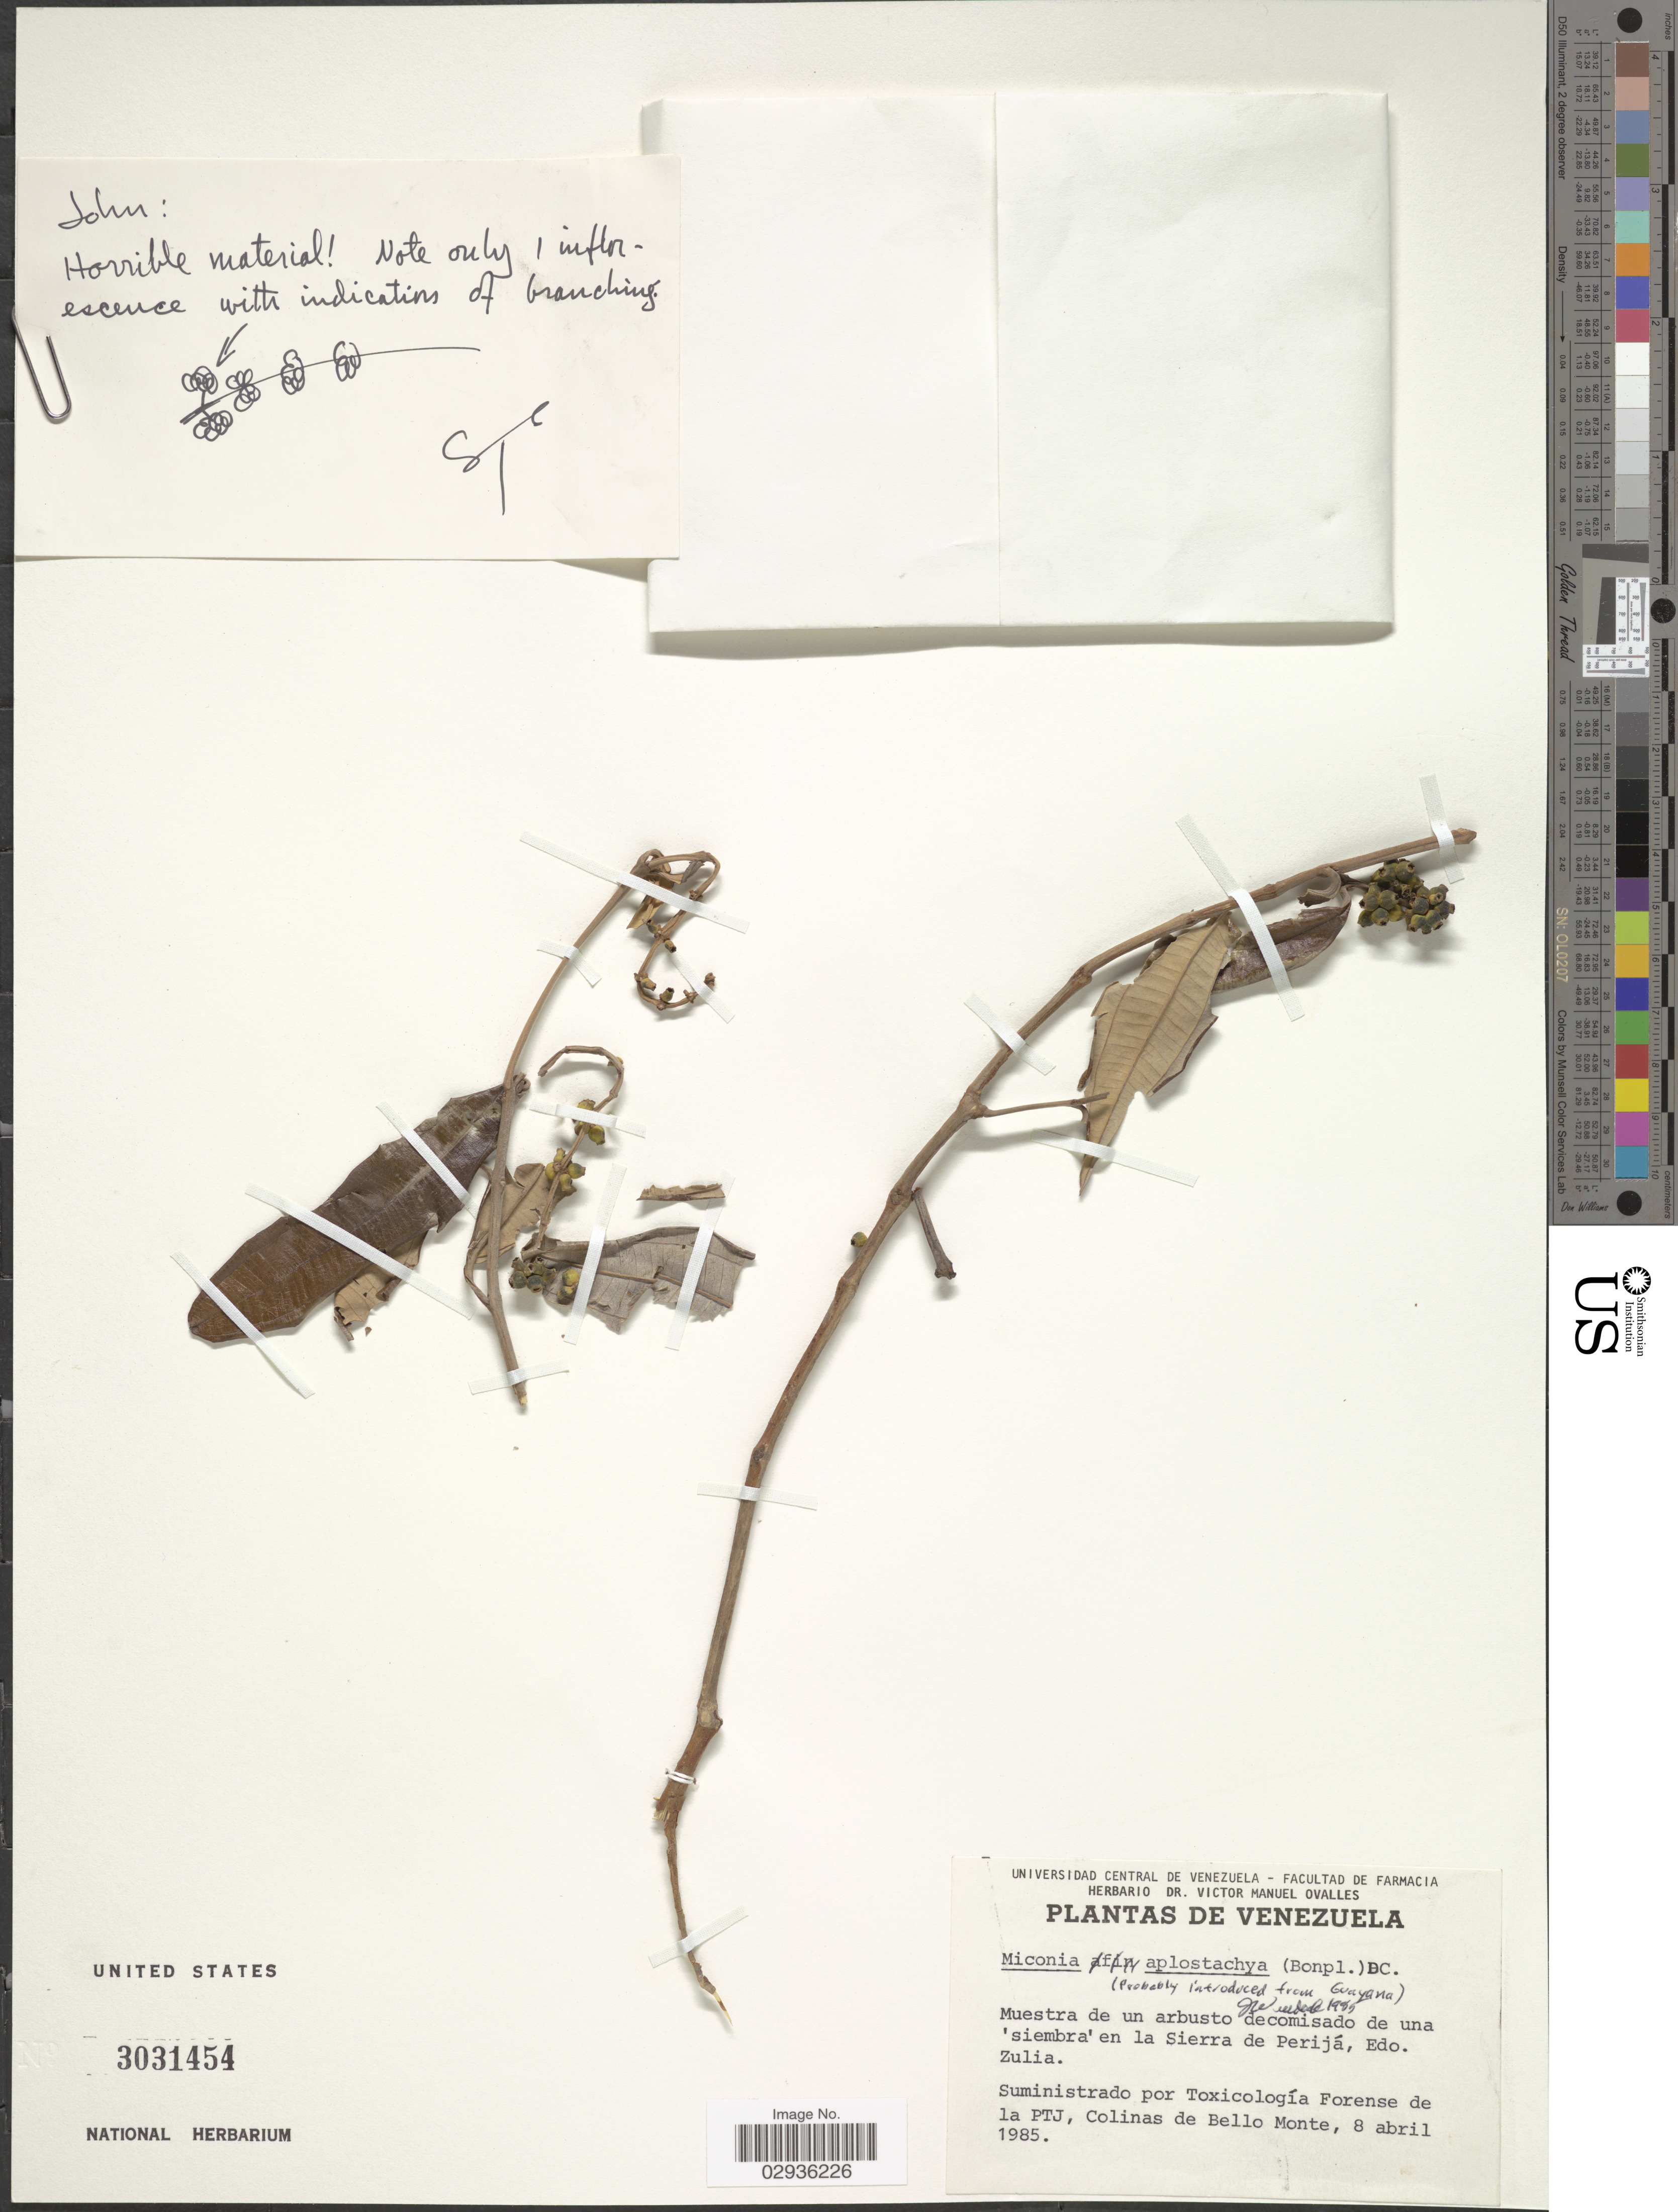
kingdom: Plantae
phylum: Tracheophyta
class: Magnoliopsida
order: Myrtales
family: Melastomataceae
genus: Miconia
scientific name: Miconia aplostachya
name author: (Bonpl.) DC.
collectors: Ex herb. Dr. Victor Manuel Ovalles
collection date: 1985-04-08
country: Venezuela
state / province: Zulia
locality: Muestra de un arbusto decomisado de una 'siembra' en la Sierra de Perijá.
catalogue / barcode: US 3031454